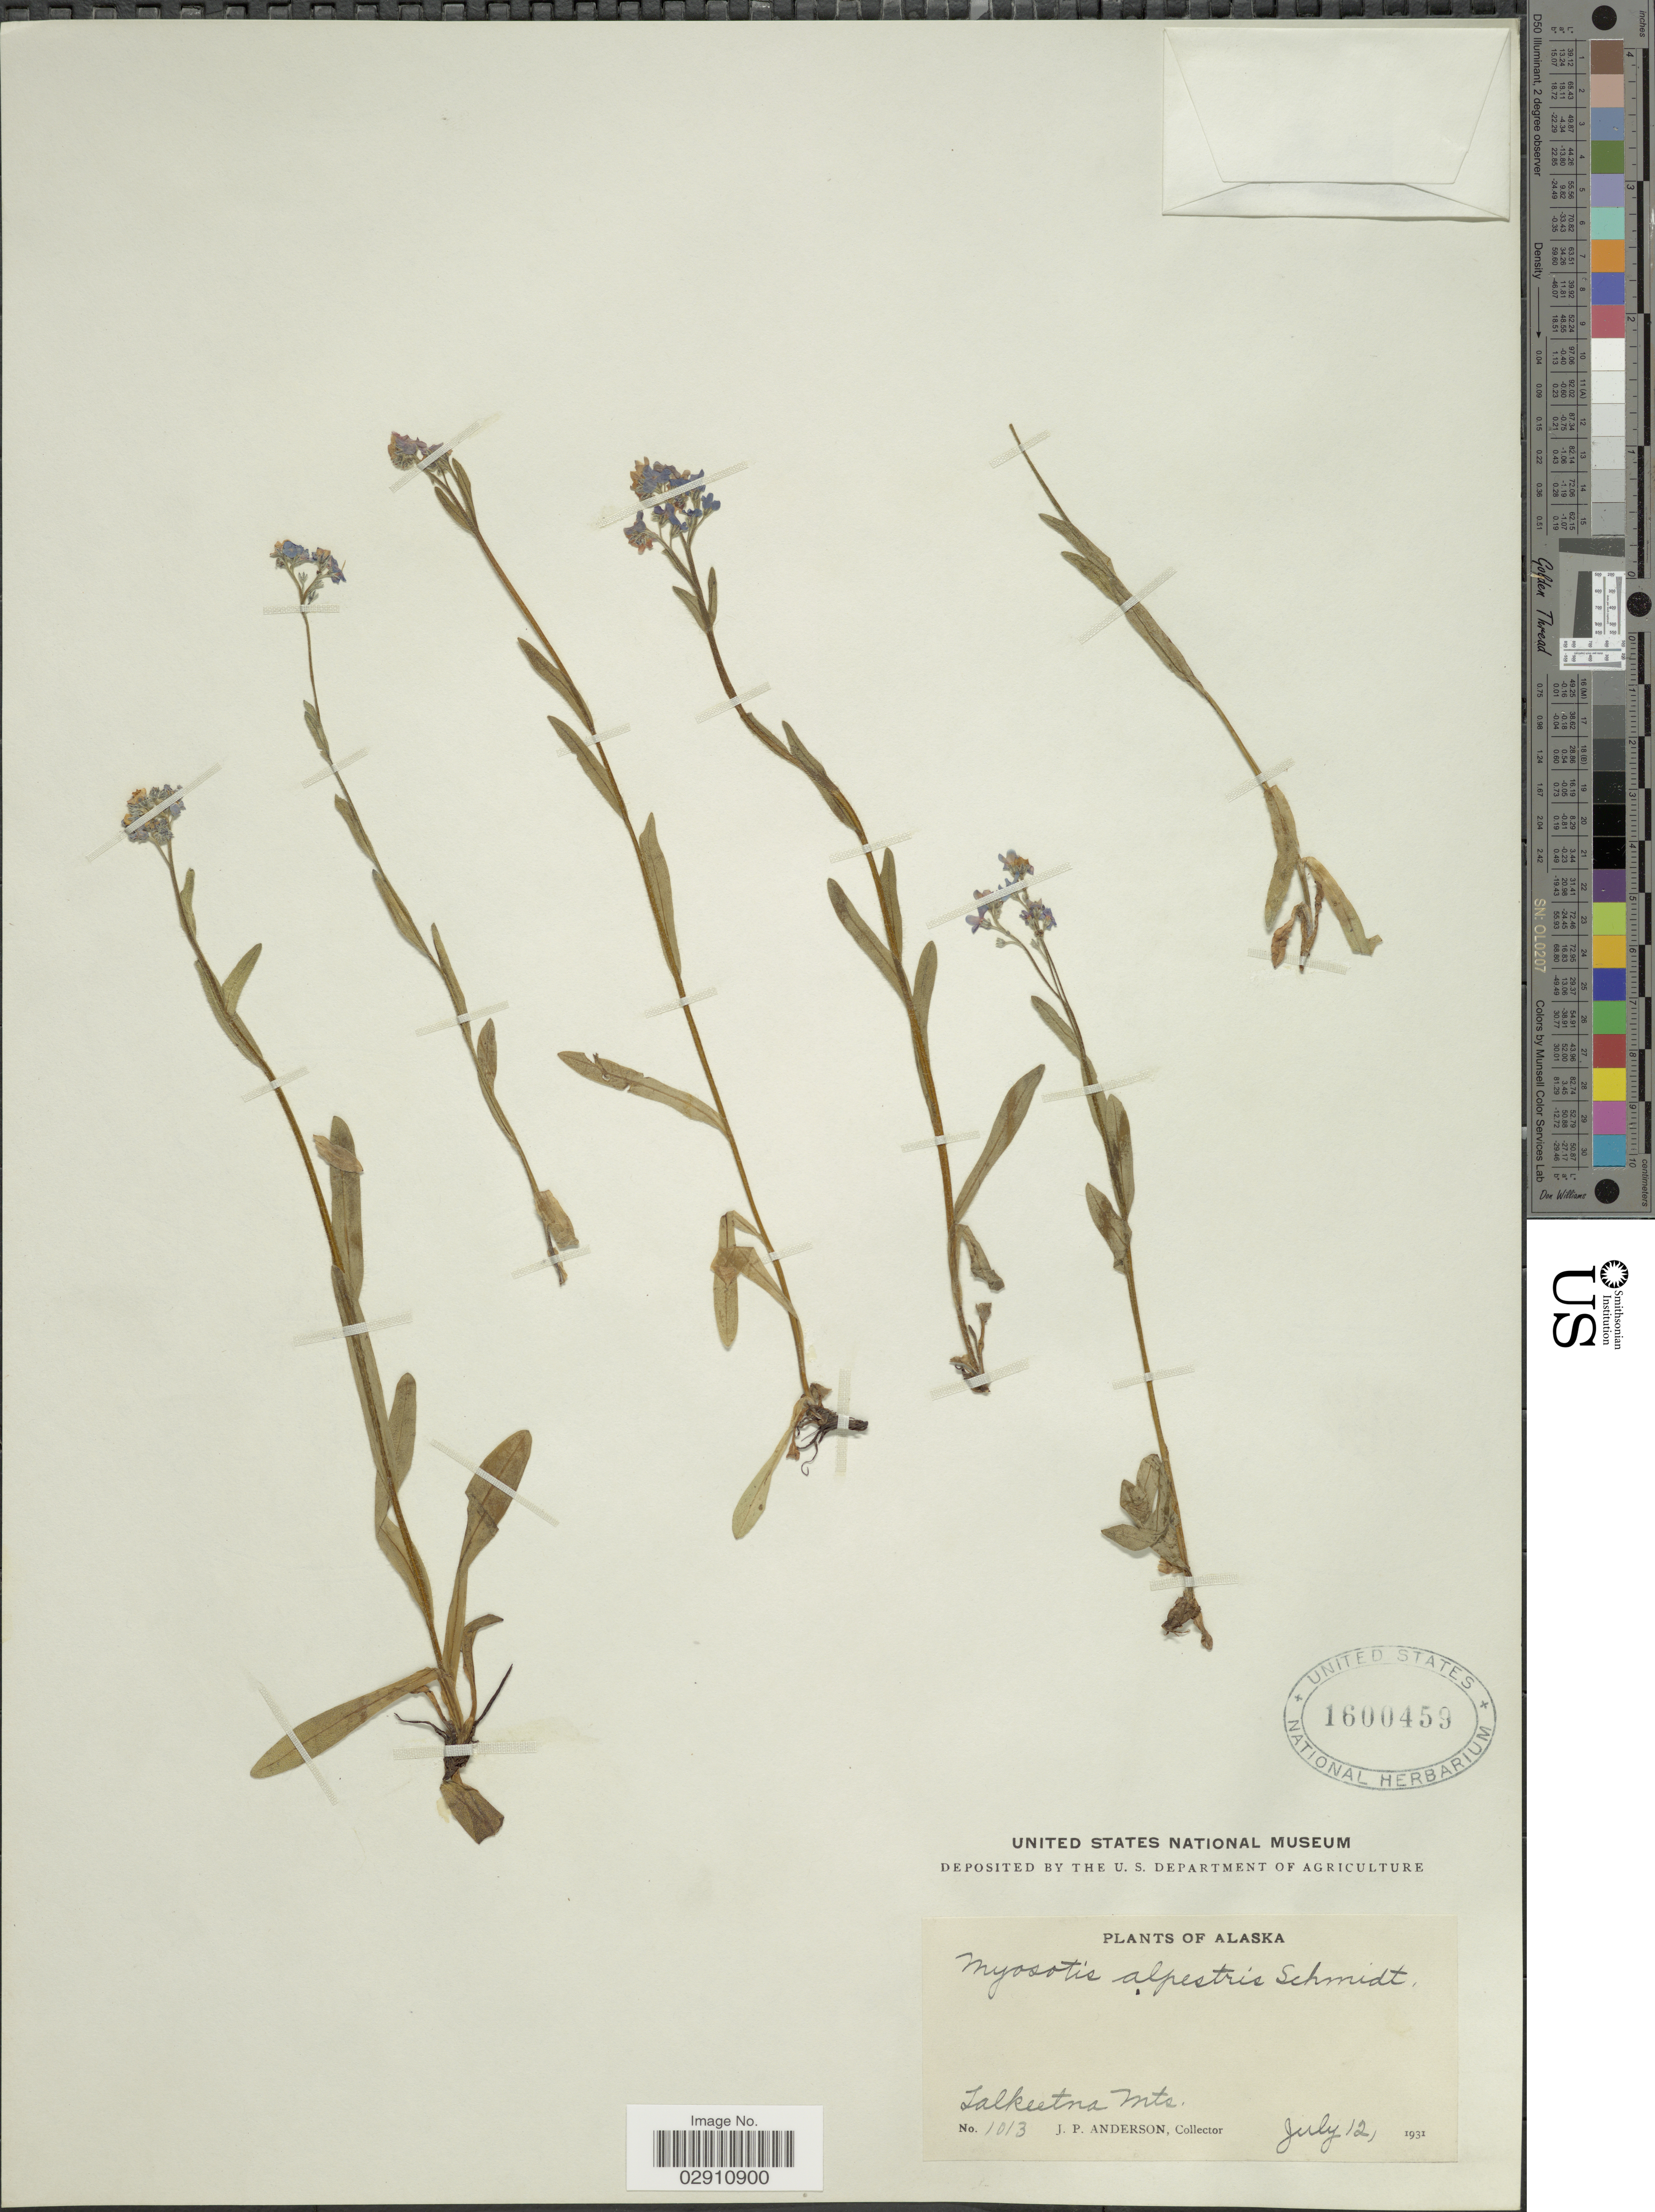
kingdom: Plantae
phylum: Tracheophyta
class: Magnoliopsida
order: Boraginales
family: Boraginaceae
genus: Myosotis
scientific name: Myosotis alpestris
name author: F.W. Schmidt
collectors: J. P. Anderson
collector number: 1013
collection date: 1931-07-12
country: United States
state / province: Alaska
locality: Talkeetna Mts.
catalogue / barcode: US 1600459